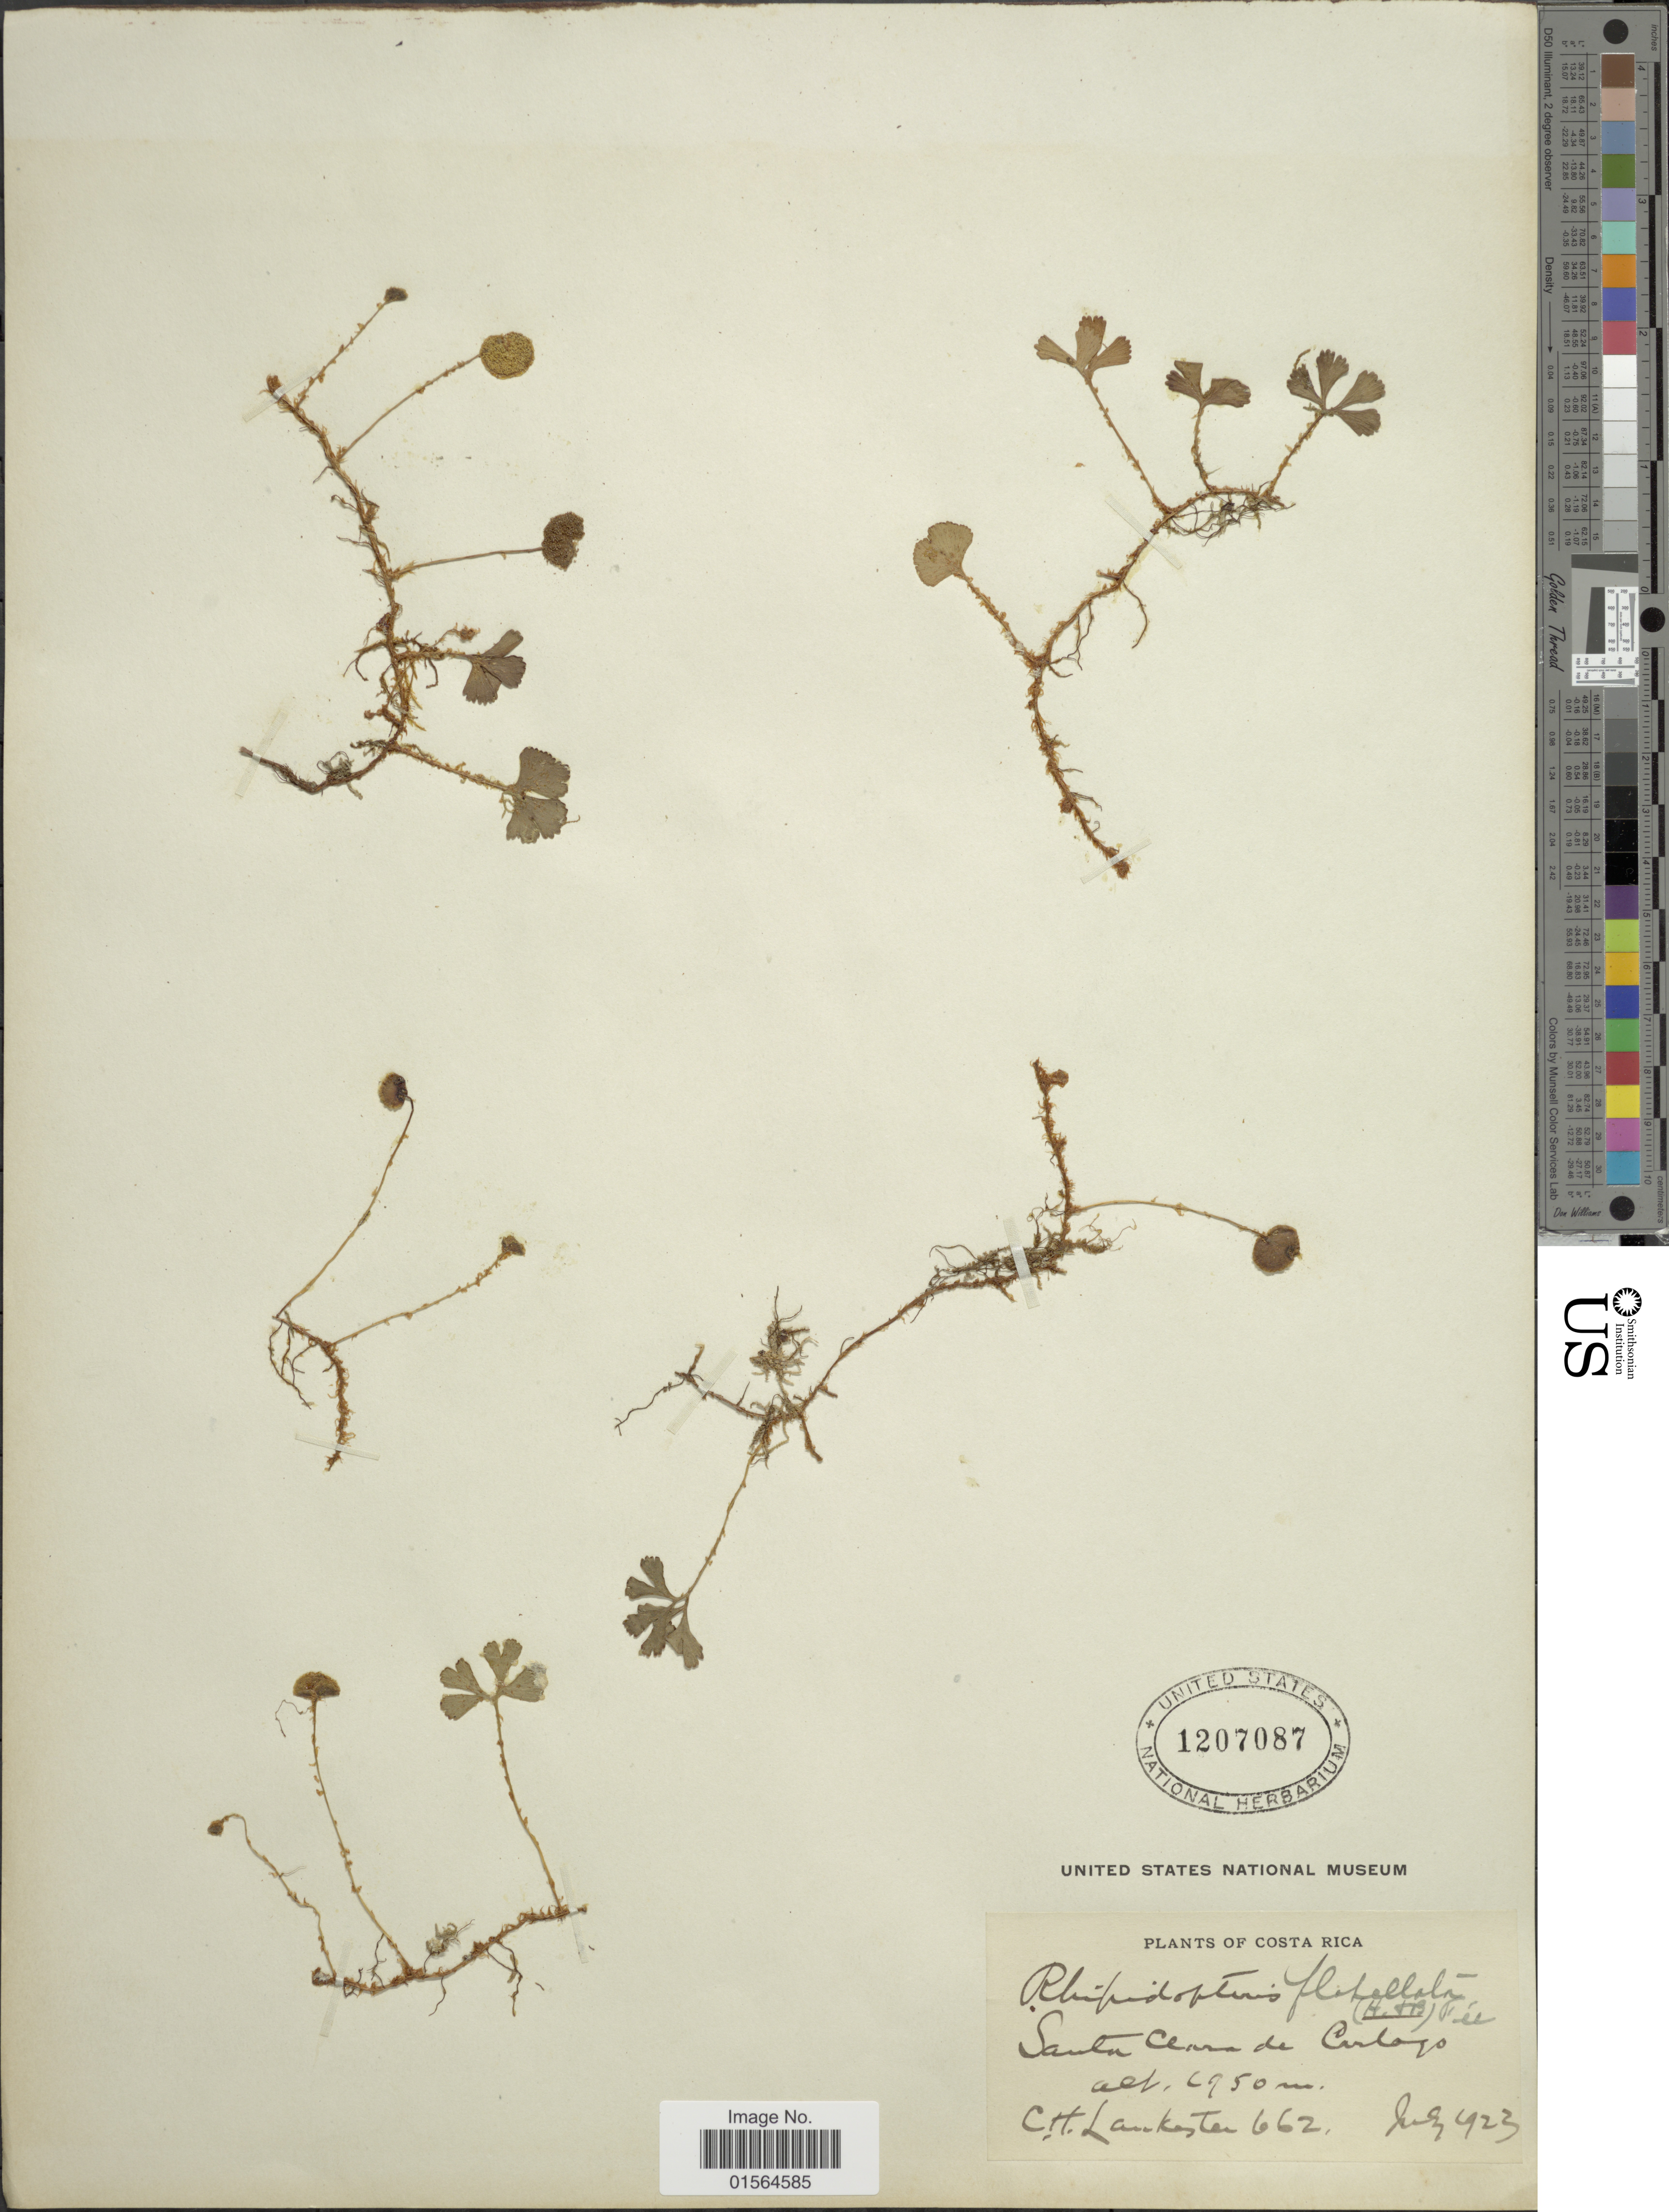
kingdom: Plantae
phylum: Tracheophyta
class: Polypodiopsida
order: Polypodiales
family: Dryopteridaceae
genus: Elaphoglossum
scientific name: Elaphoglossum peltatum f. flabellatum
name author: (Humb. & Bonpl. ex Willd.) Mickel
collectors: C. H. Lankester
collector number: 662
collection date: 1923-07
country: Costa Rica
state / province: Cartago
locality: Santa Clara de Cartago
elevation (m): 1950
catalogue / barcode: US 1207087